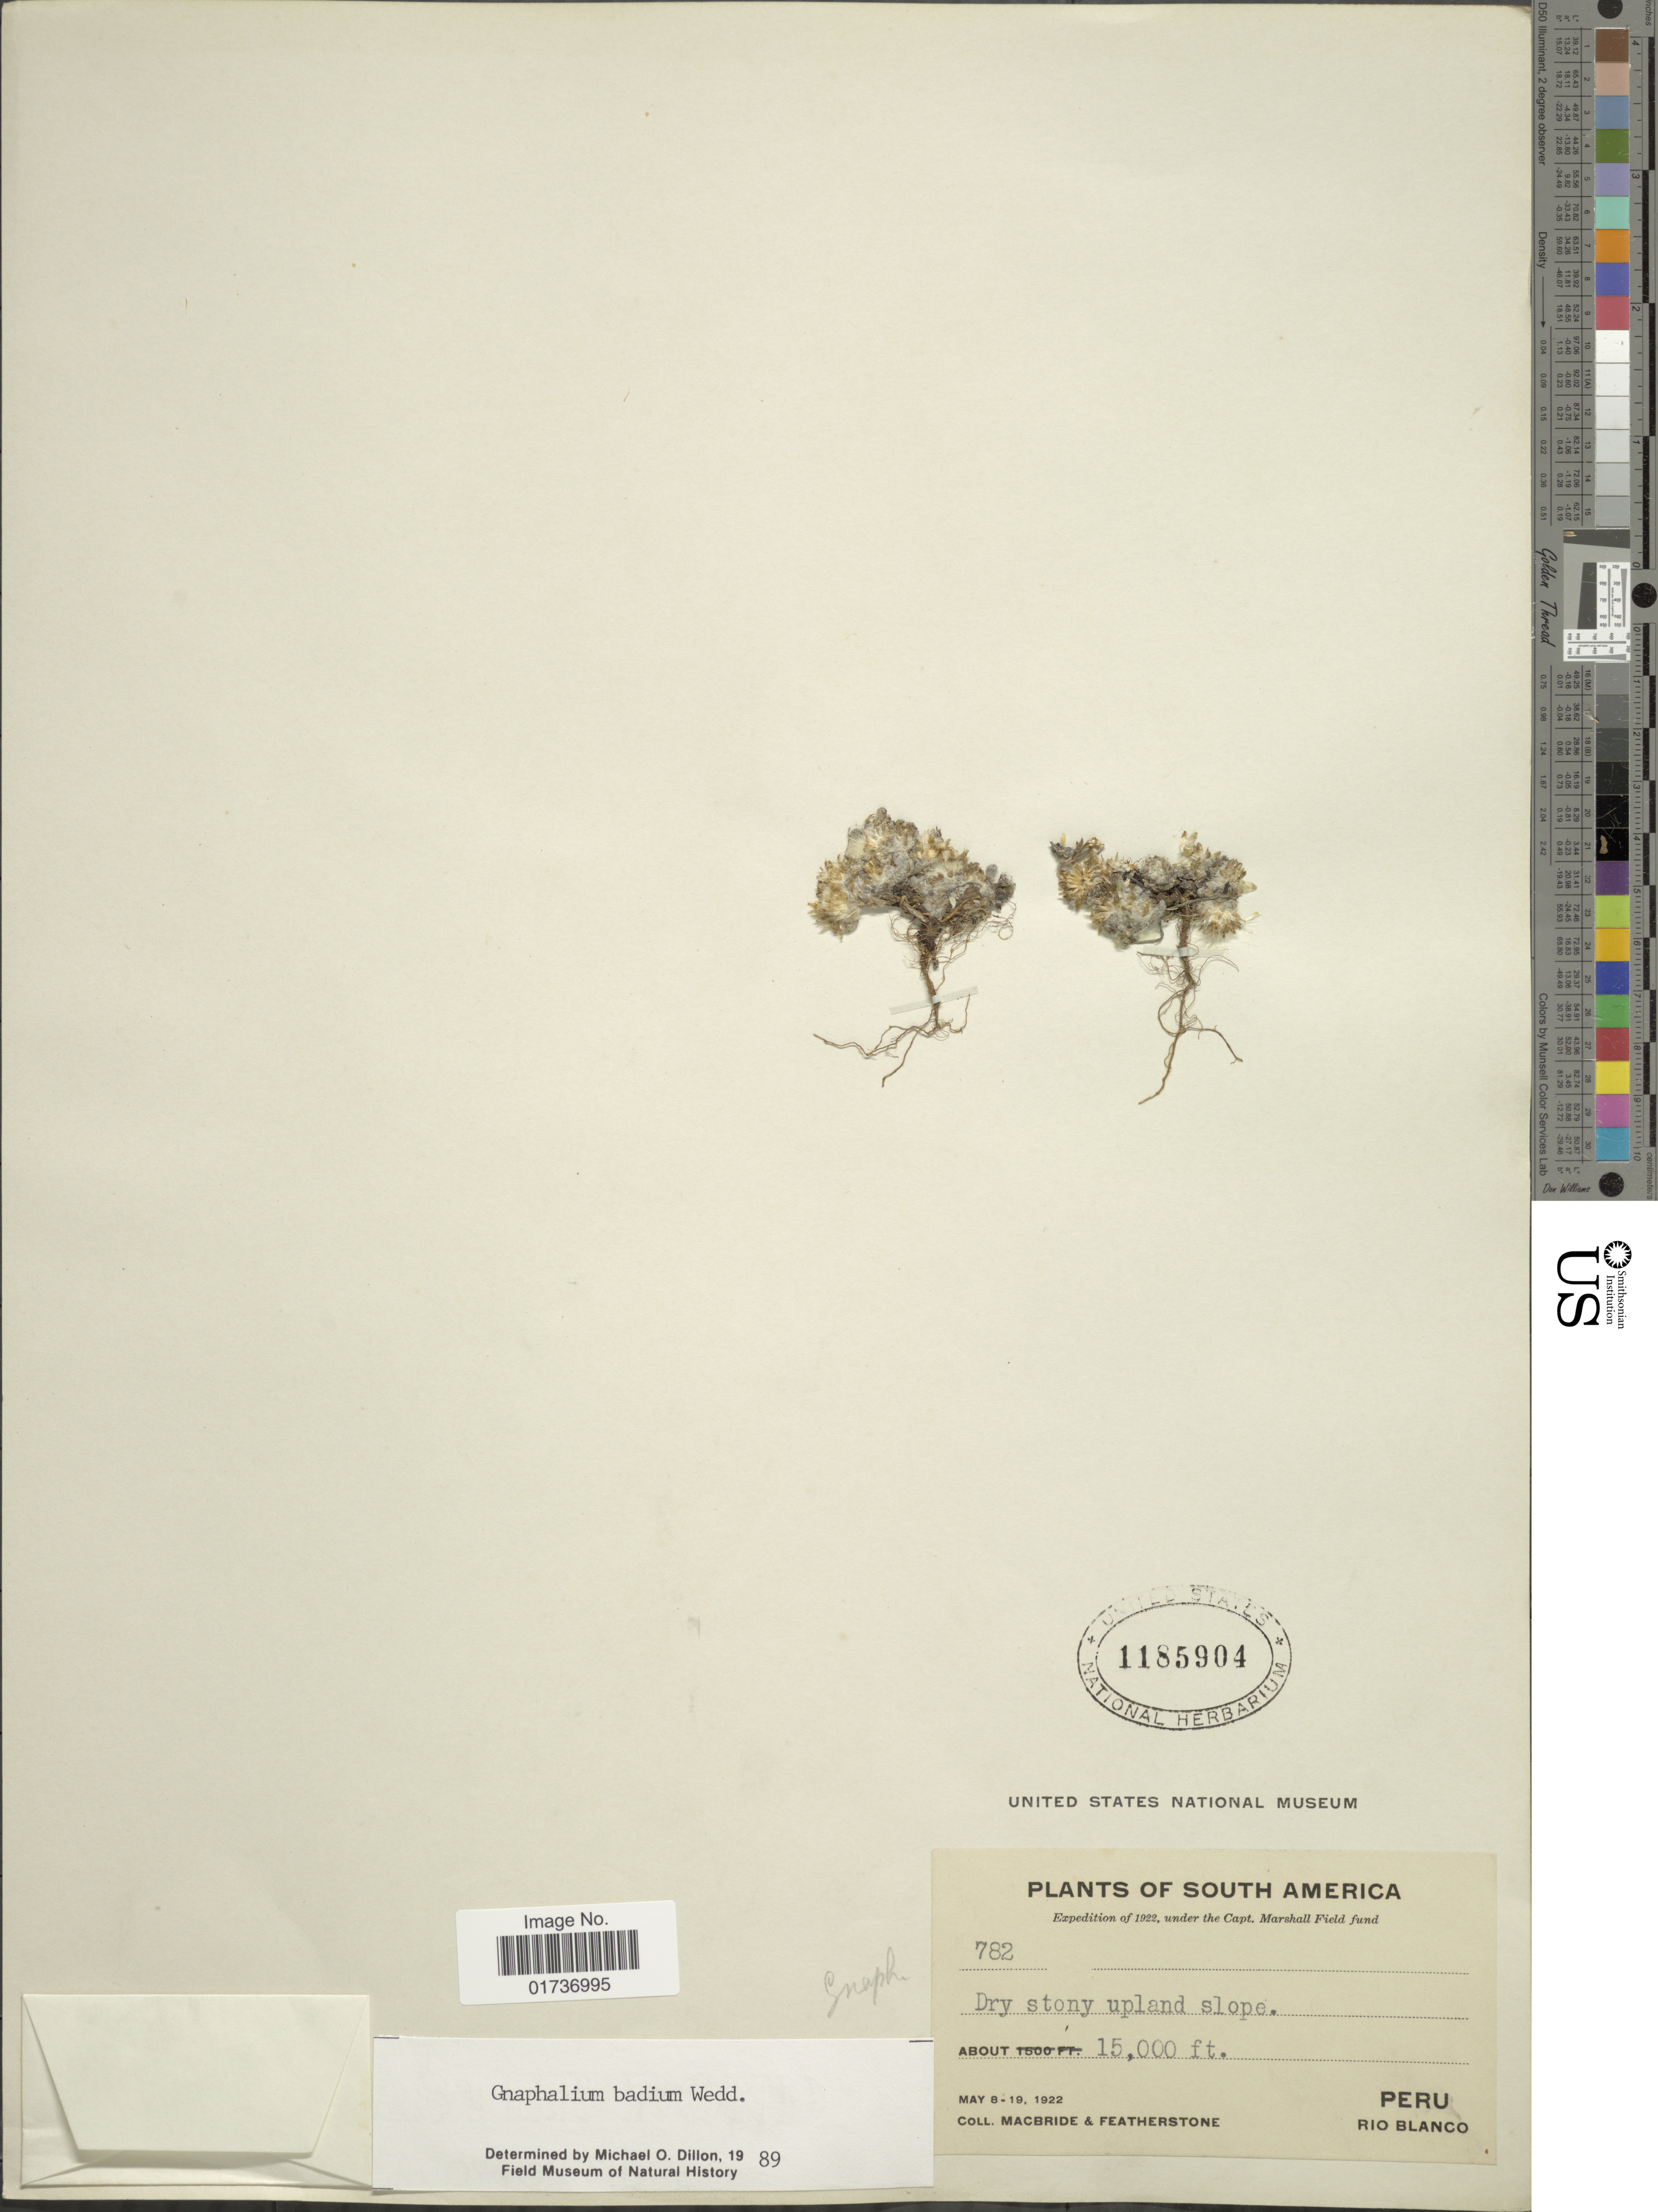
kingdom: Plantae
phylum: Tracheophyta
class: Magnoliopsida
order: Asterales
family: Asteraceae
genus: Gnaphalium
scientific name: Gnaphalium badium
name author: Wedd.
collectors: Macbride, -- & -. Featherstone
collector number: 782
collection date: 1922-05-08/1922-05-19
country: Peru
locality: Dry stony upland slope, Rio Blanco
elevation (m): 4572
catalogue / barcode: US 1185904